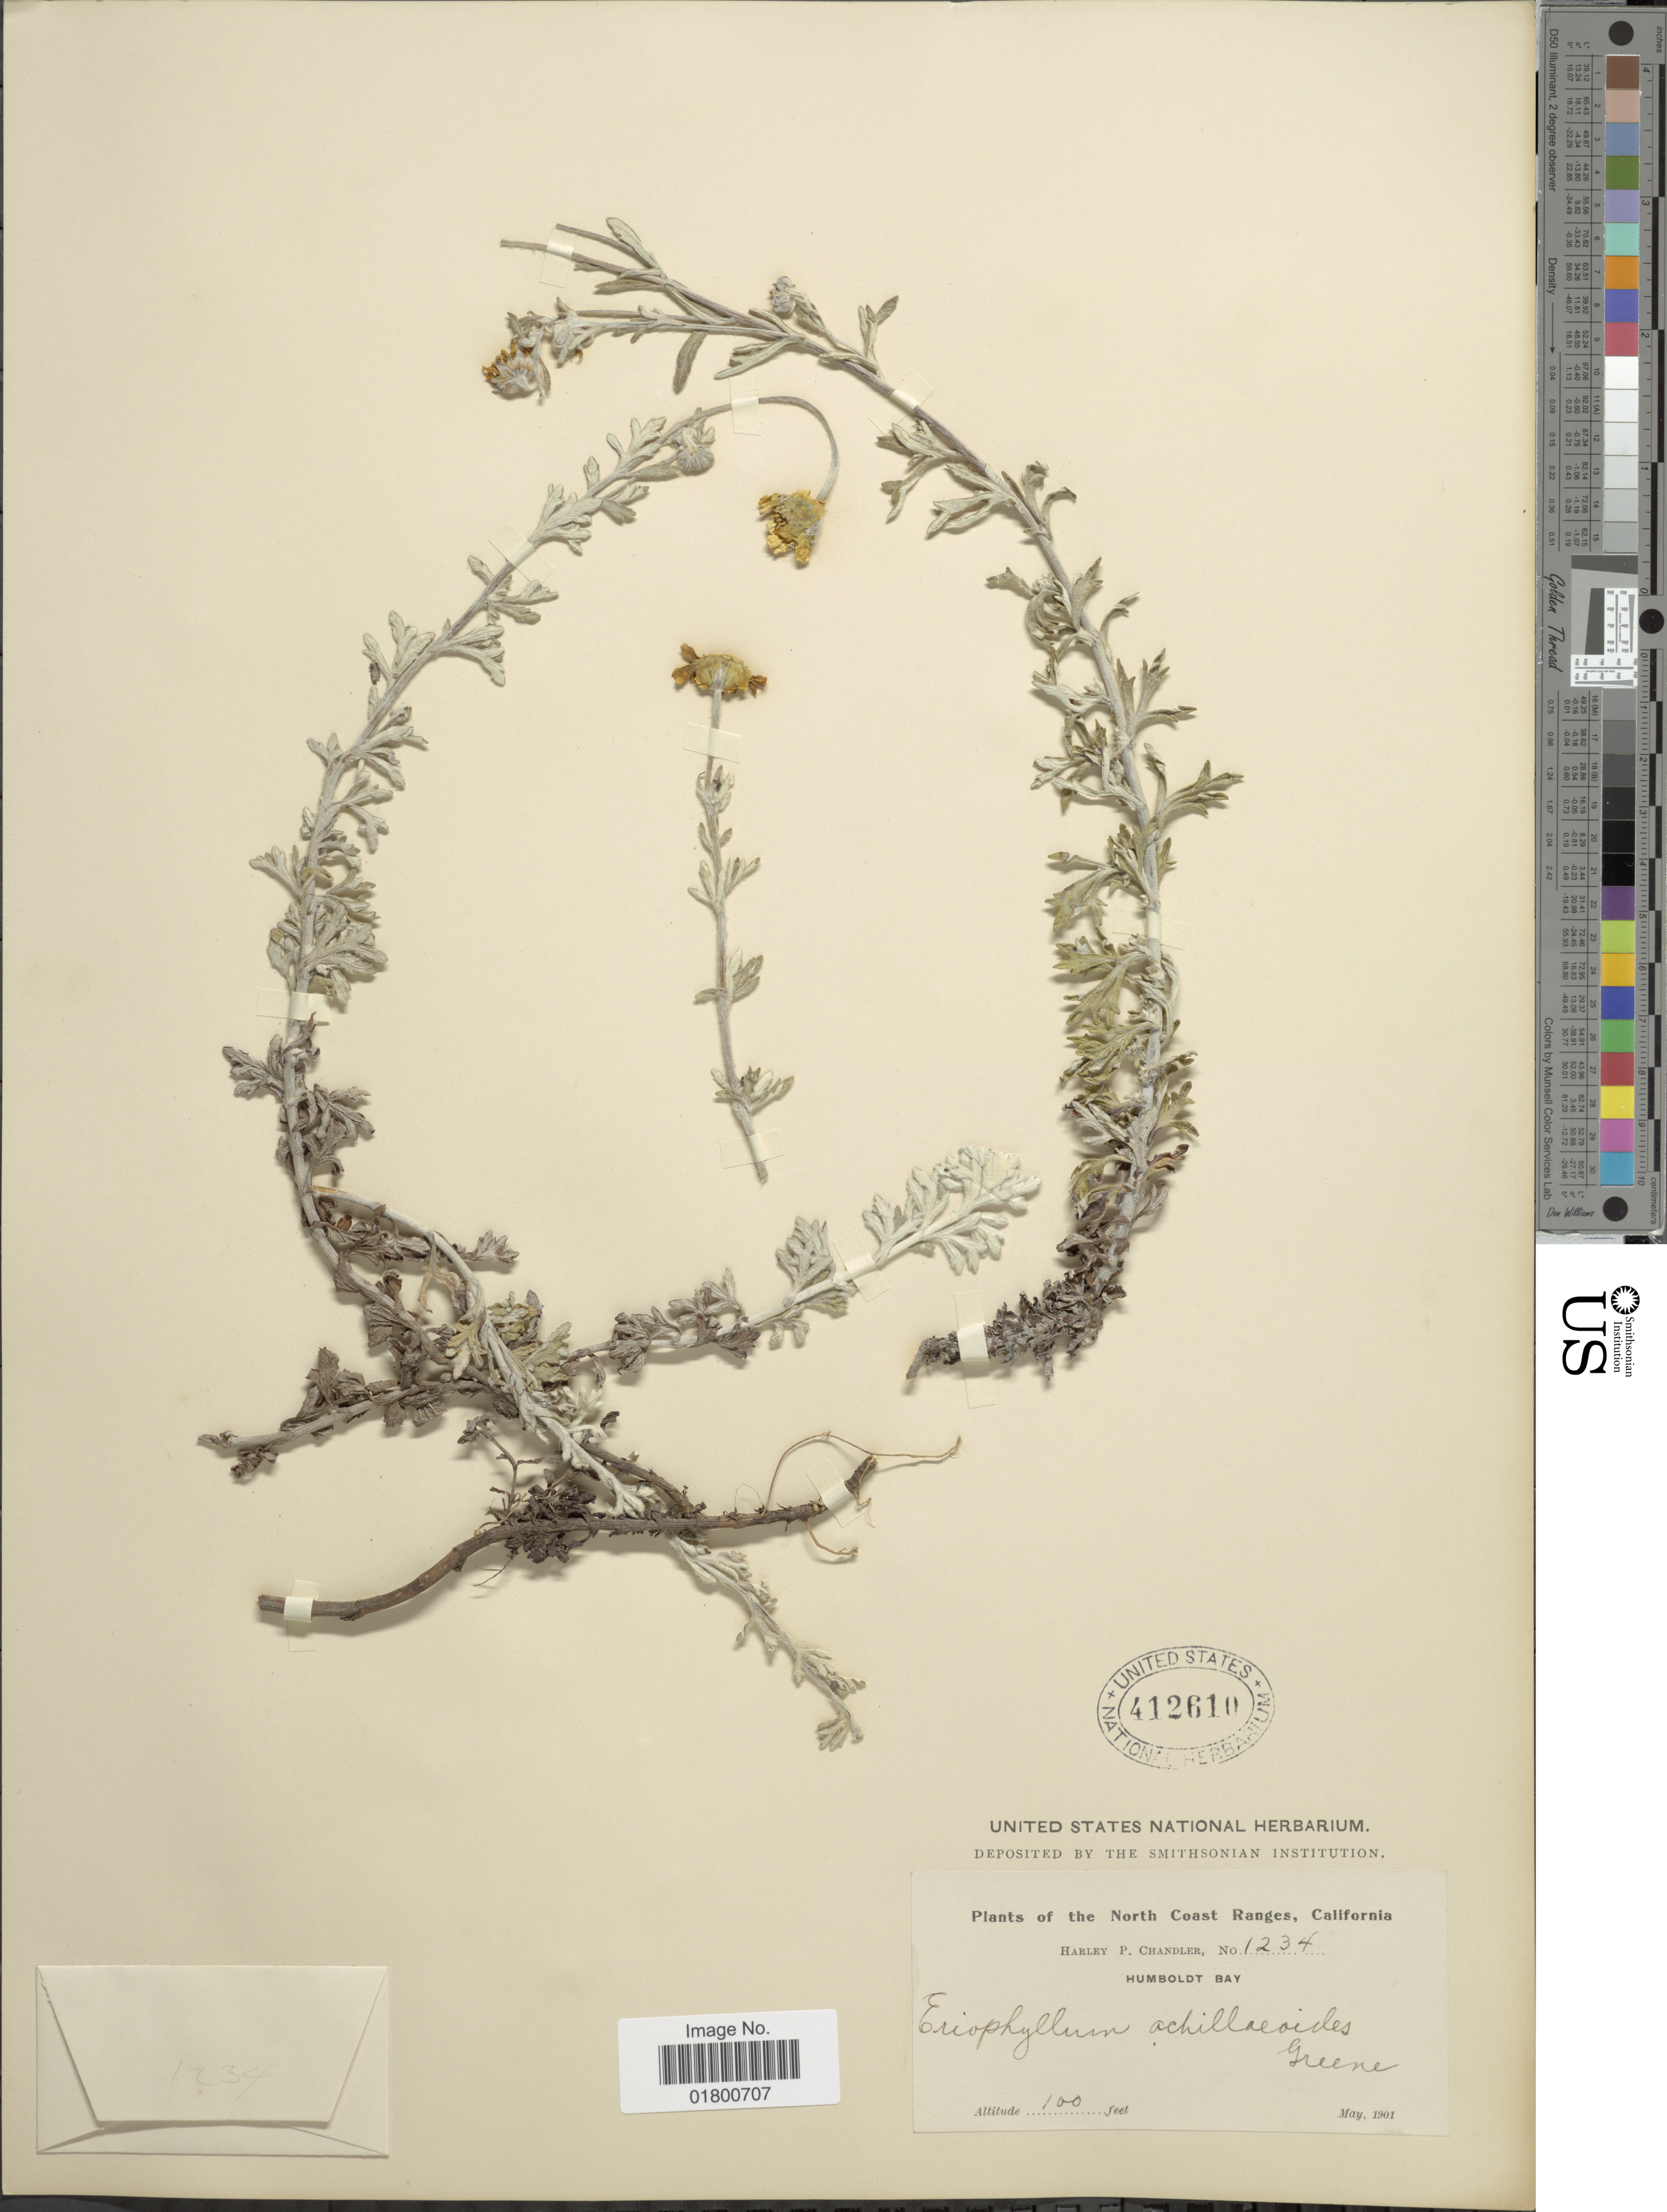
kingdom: Plantae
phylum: Tracheophyta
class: Magnoliopsida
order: Asterales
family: Asteraceae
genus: Eriophyllum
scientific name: Eriophyllum sp.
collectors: H. Chandler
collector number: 1234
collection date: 1901-05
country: United States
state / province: California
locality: The North Coast Ranges, California, Humboldt Bay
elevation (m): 30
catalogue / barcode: US 412610